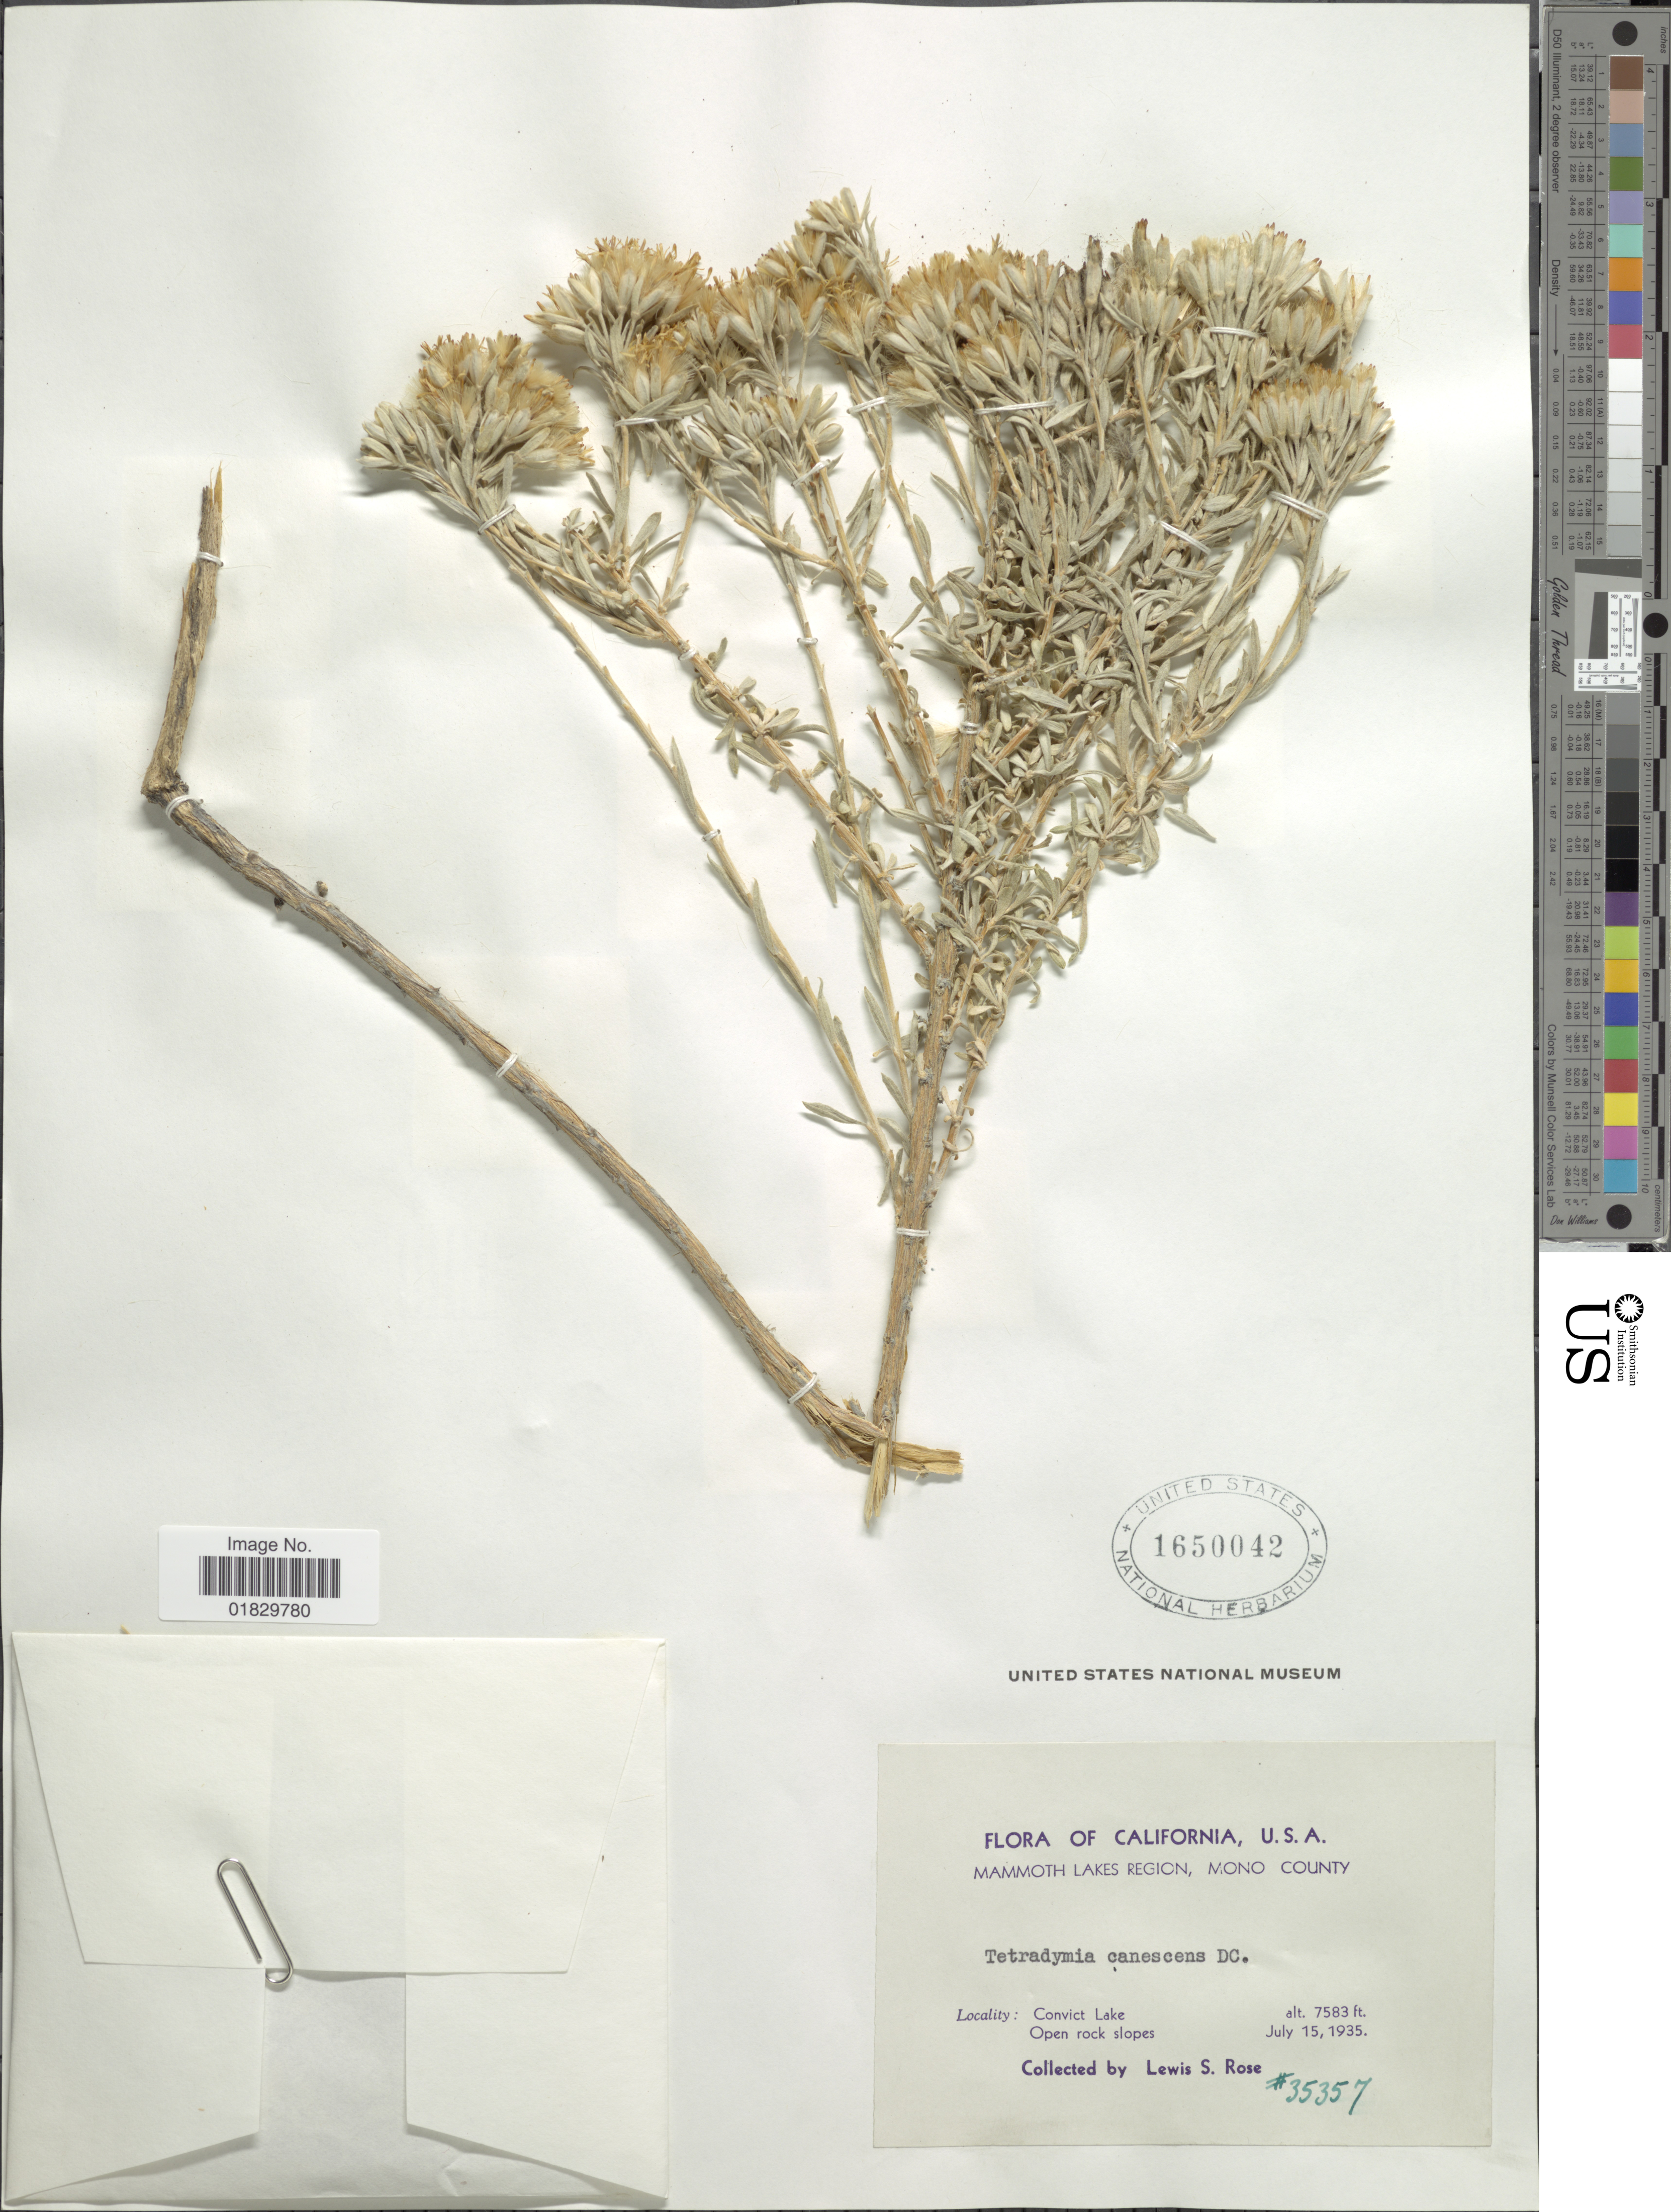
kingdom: Plantae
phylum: Tracheophyta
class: Magnoliopsida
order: Asterales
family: Asteraceae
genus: Tetradymia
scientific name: Tetradymia canescens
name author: DC.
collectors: L. S. Rose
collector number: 35357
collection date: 1935-07-15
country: United States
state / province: California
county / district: Mono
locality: Mammoth Lakes Region, Mono County. Convict Lake.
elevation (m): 2311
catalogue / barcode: US 1650042